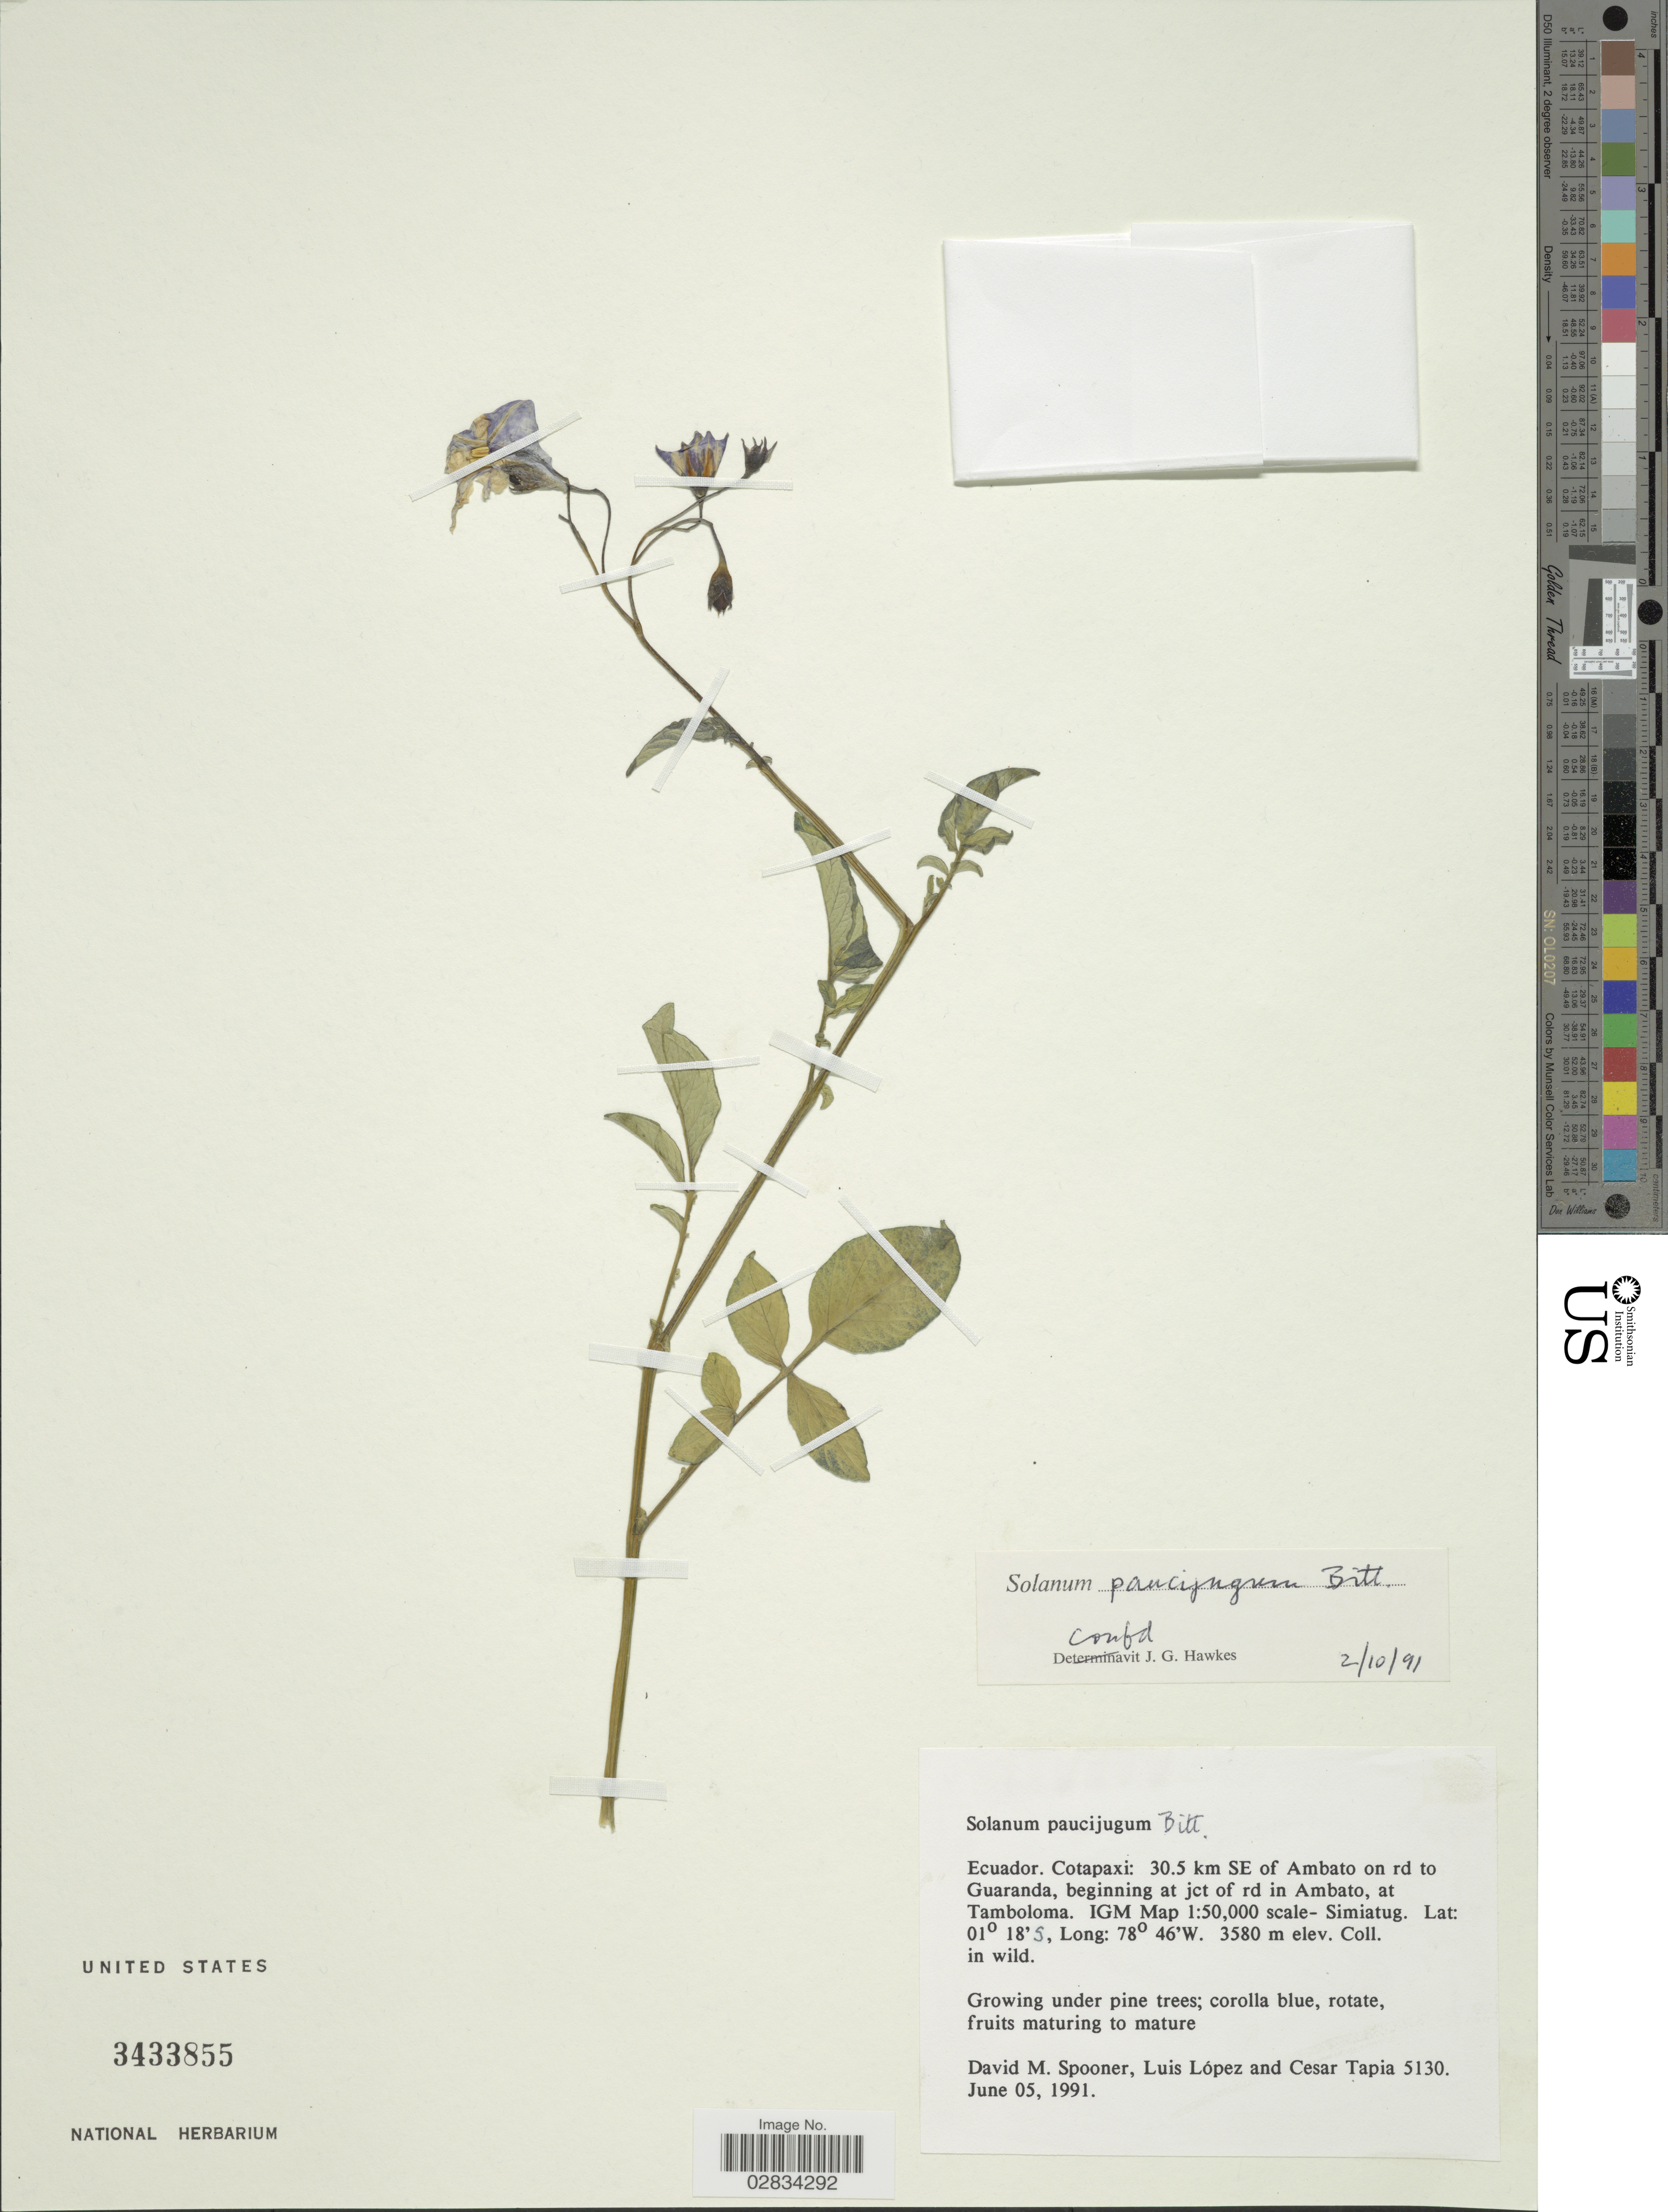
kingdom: Plantae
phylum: Tracheophyta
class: Magnoliopsida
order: Solanales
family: Solanaceae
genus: Solanum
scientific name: Solanum paucijugum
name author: Bitter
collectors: D. Spooner, L. López & C. Tapia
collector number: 5130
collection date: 1991-06-05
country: Ecuador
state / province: Cotopaxi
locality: Cotopaxi: 30.5 km SE of Ambato on rd to Guaranda, beginning at jct of rd in Ambato, at Tamboloma. IGM Map 1:50,000 scale- Simiatug.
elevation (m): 3580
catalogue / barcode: US 3433855